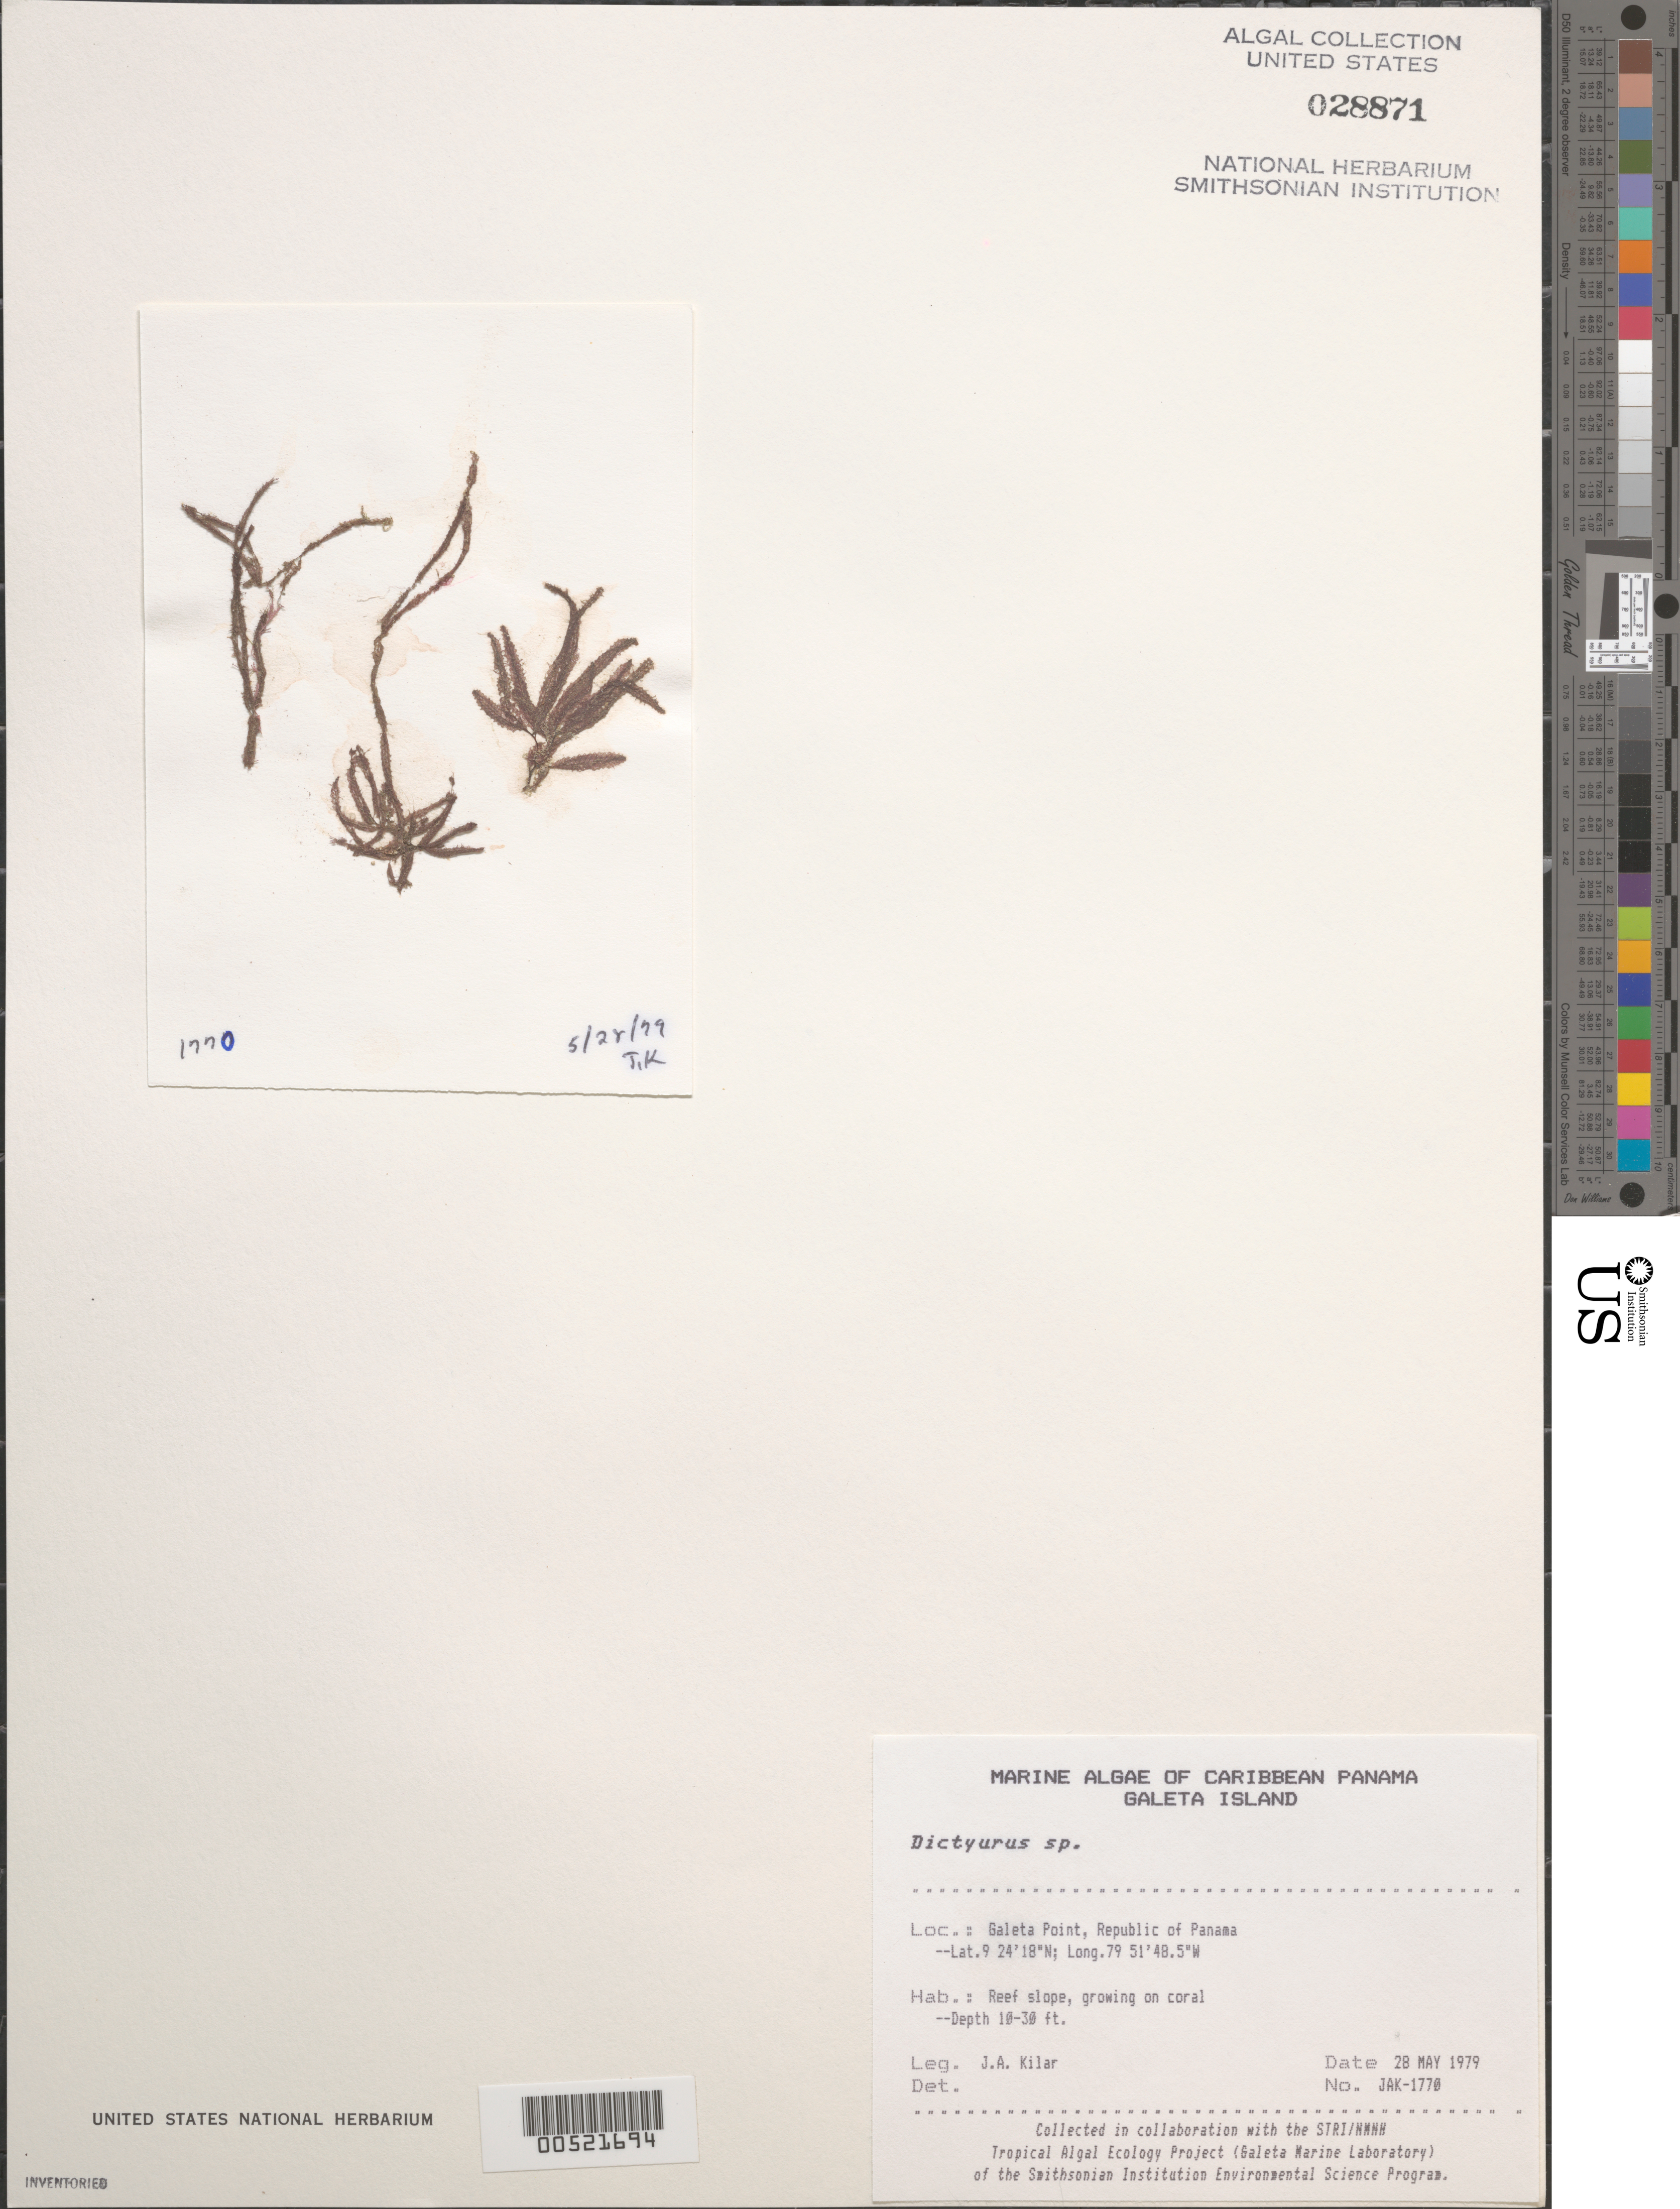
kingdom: Plantae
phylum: Rhodophyta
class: Florideophyceae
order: Ceramiales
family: Dasyaceae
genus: Dictyurus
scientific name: Dictyurus sp.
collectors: J. A. Kilar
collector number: JAK-1770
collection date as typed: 28 May 1979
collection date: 1979-05-28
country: Panama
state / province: Colón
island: Galeta Island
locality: Galeta Point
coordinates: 9 24' 18" N, 79 51' 48.5" W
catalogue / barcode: US 28871